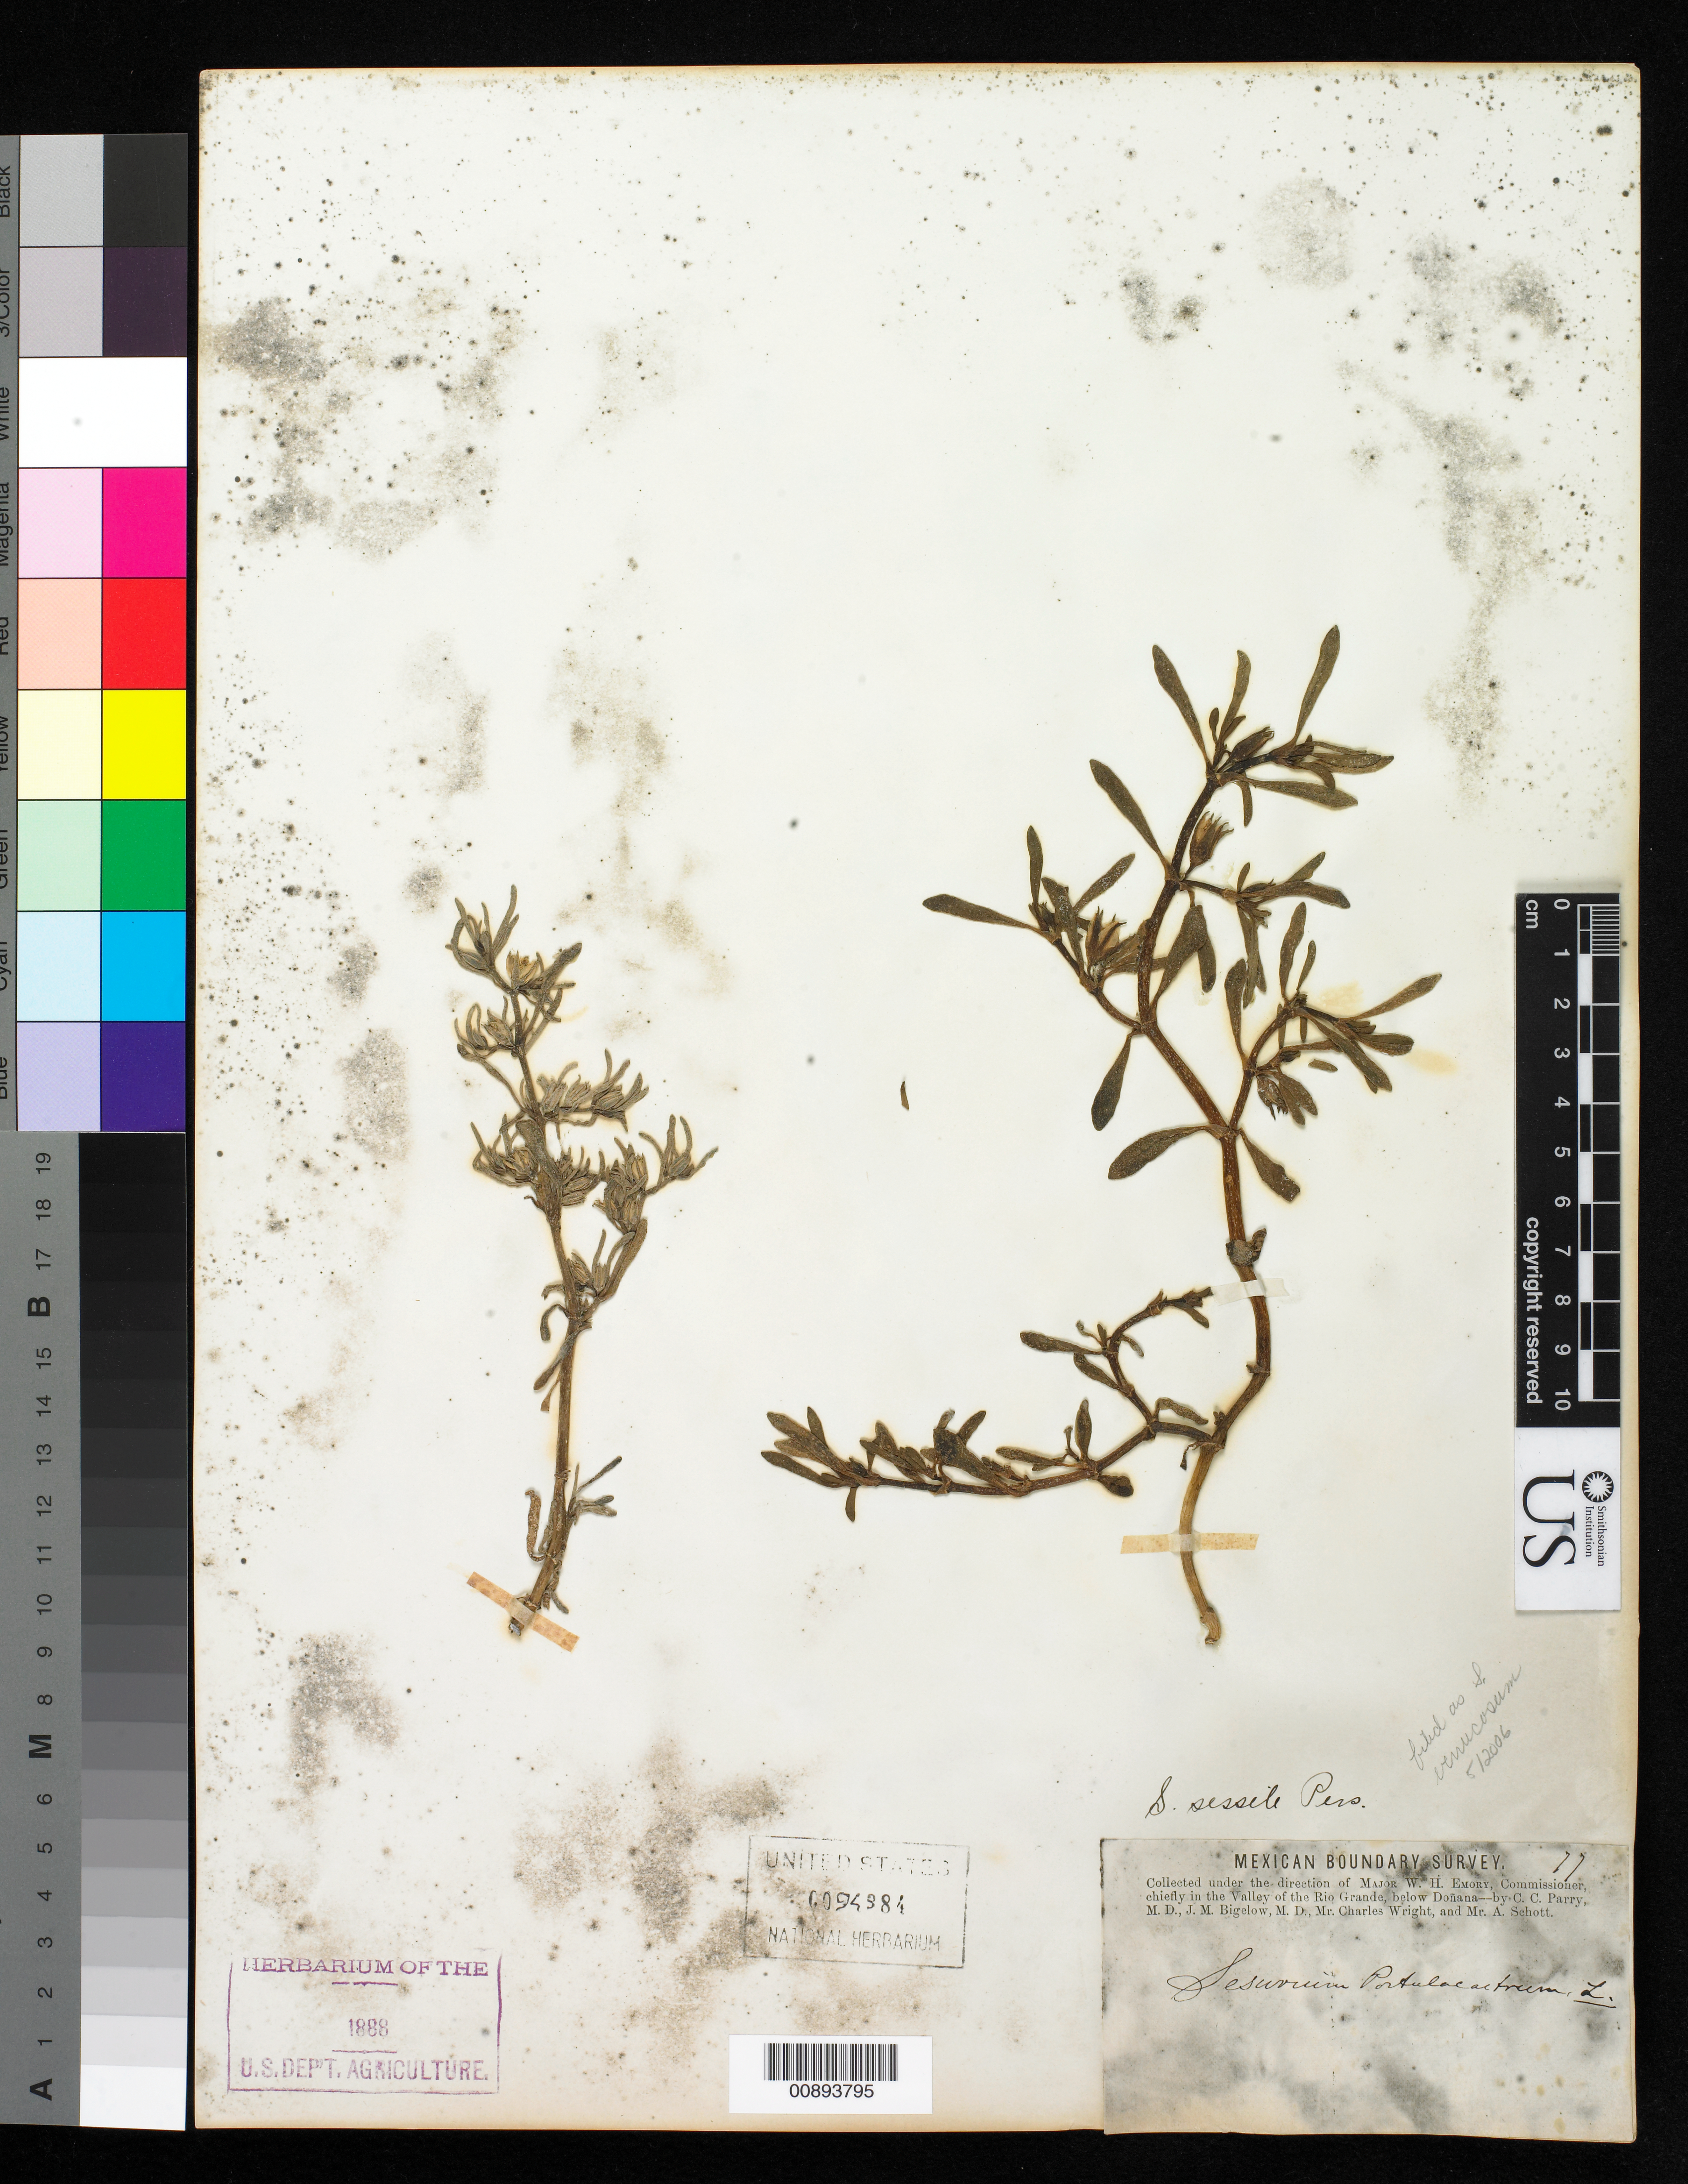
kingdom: Plantae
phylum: Tracheophyta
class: Magnoliopsida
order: Caryophyllales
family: Aizoaceae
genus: Sesuvium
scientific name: Sesuvium revolutifolium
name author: Ortega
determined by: Strong, Mark T., (BOT), Smithsonian Institution - National Museum of Natural History (UNITED STATES)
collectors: C. C. Parry, J. M. Bigelow, C. Wright & A. C. V. Schott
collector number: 77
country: United States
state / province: New Mexico / Texas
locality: Valley of the Rio Grande, below Doñana.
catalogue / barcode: US 94384